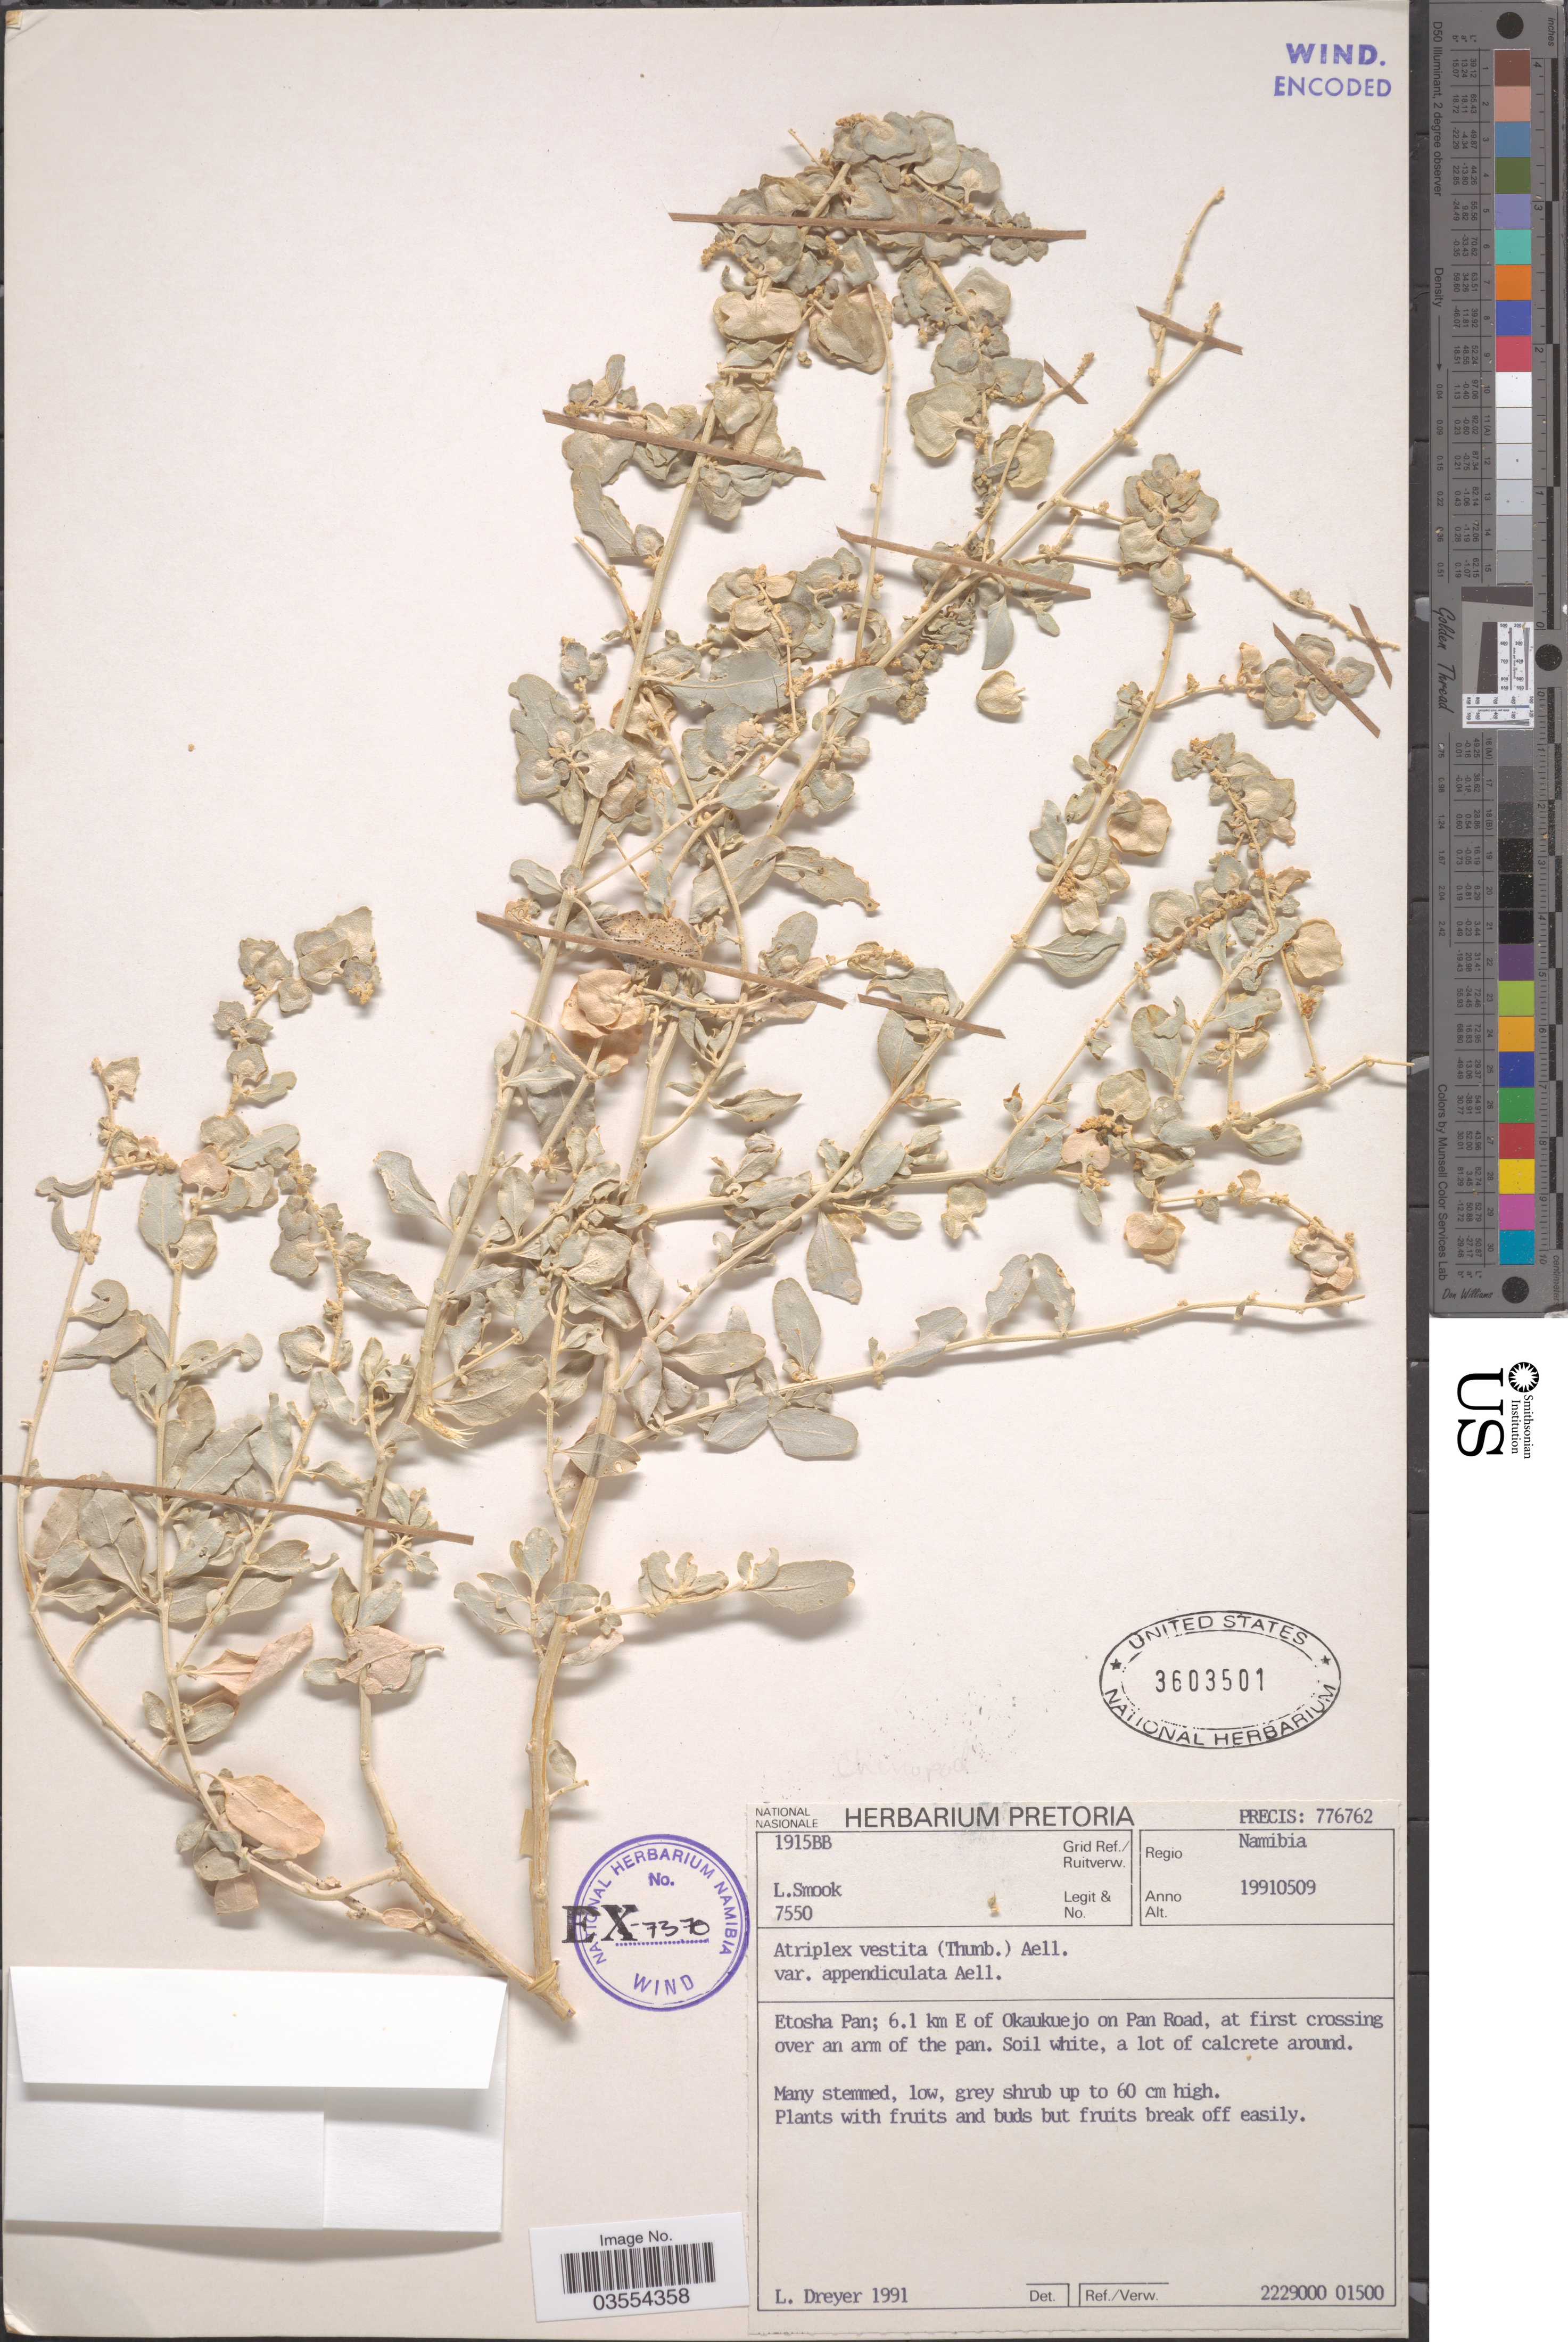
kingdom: Plantae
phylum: Tracheophyta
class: Magnoliopsida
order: Caryophyllales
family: Amaranthaceae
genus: Atriplex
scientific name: Atriplex vestita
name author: (Thunb.) Aellen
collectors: L. Smook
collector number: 7550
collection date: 1991-05-09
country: Namibia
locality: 1915BB Grid Ref., Ruitverw., Regio Namibia. Etosha Pan; 6.1 km E of Okaukuejo on Pan Road, at first crossing over an arm of the pan.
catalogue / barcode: US 3603501